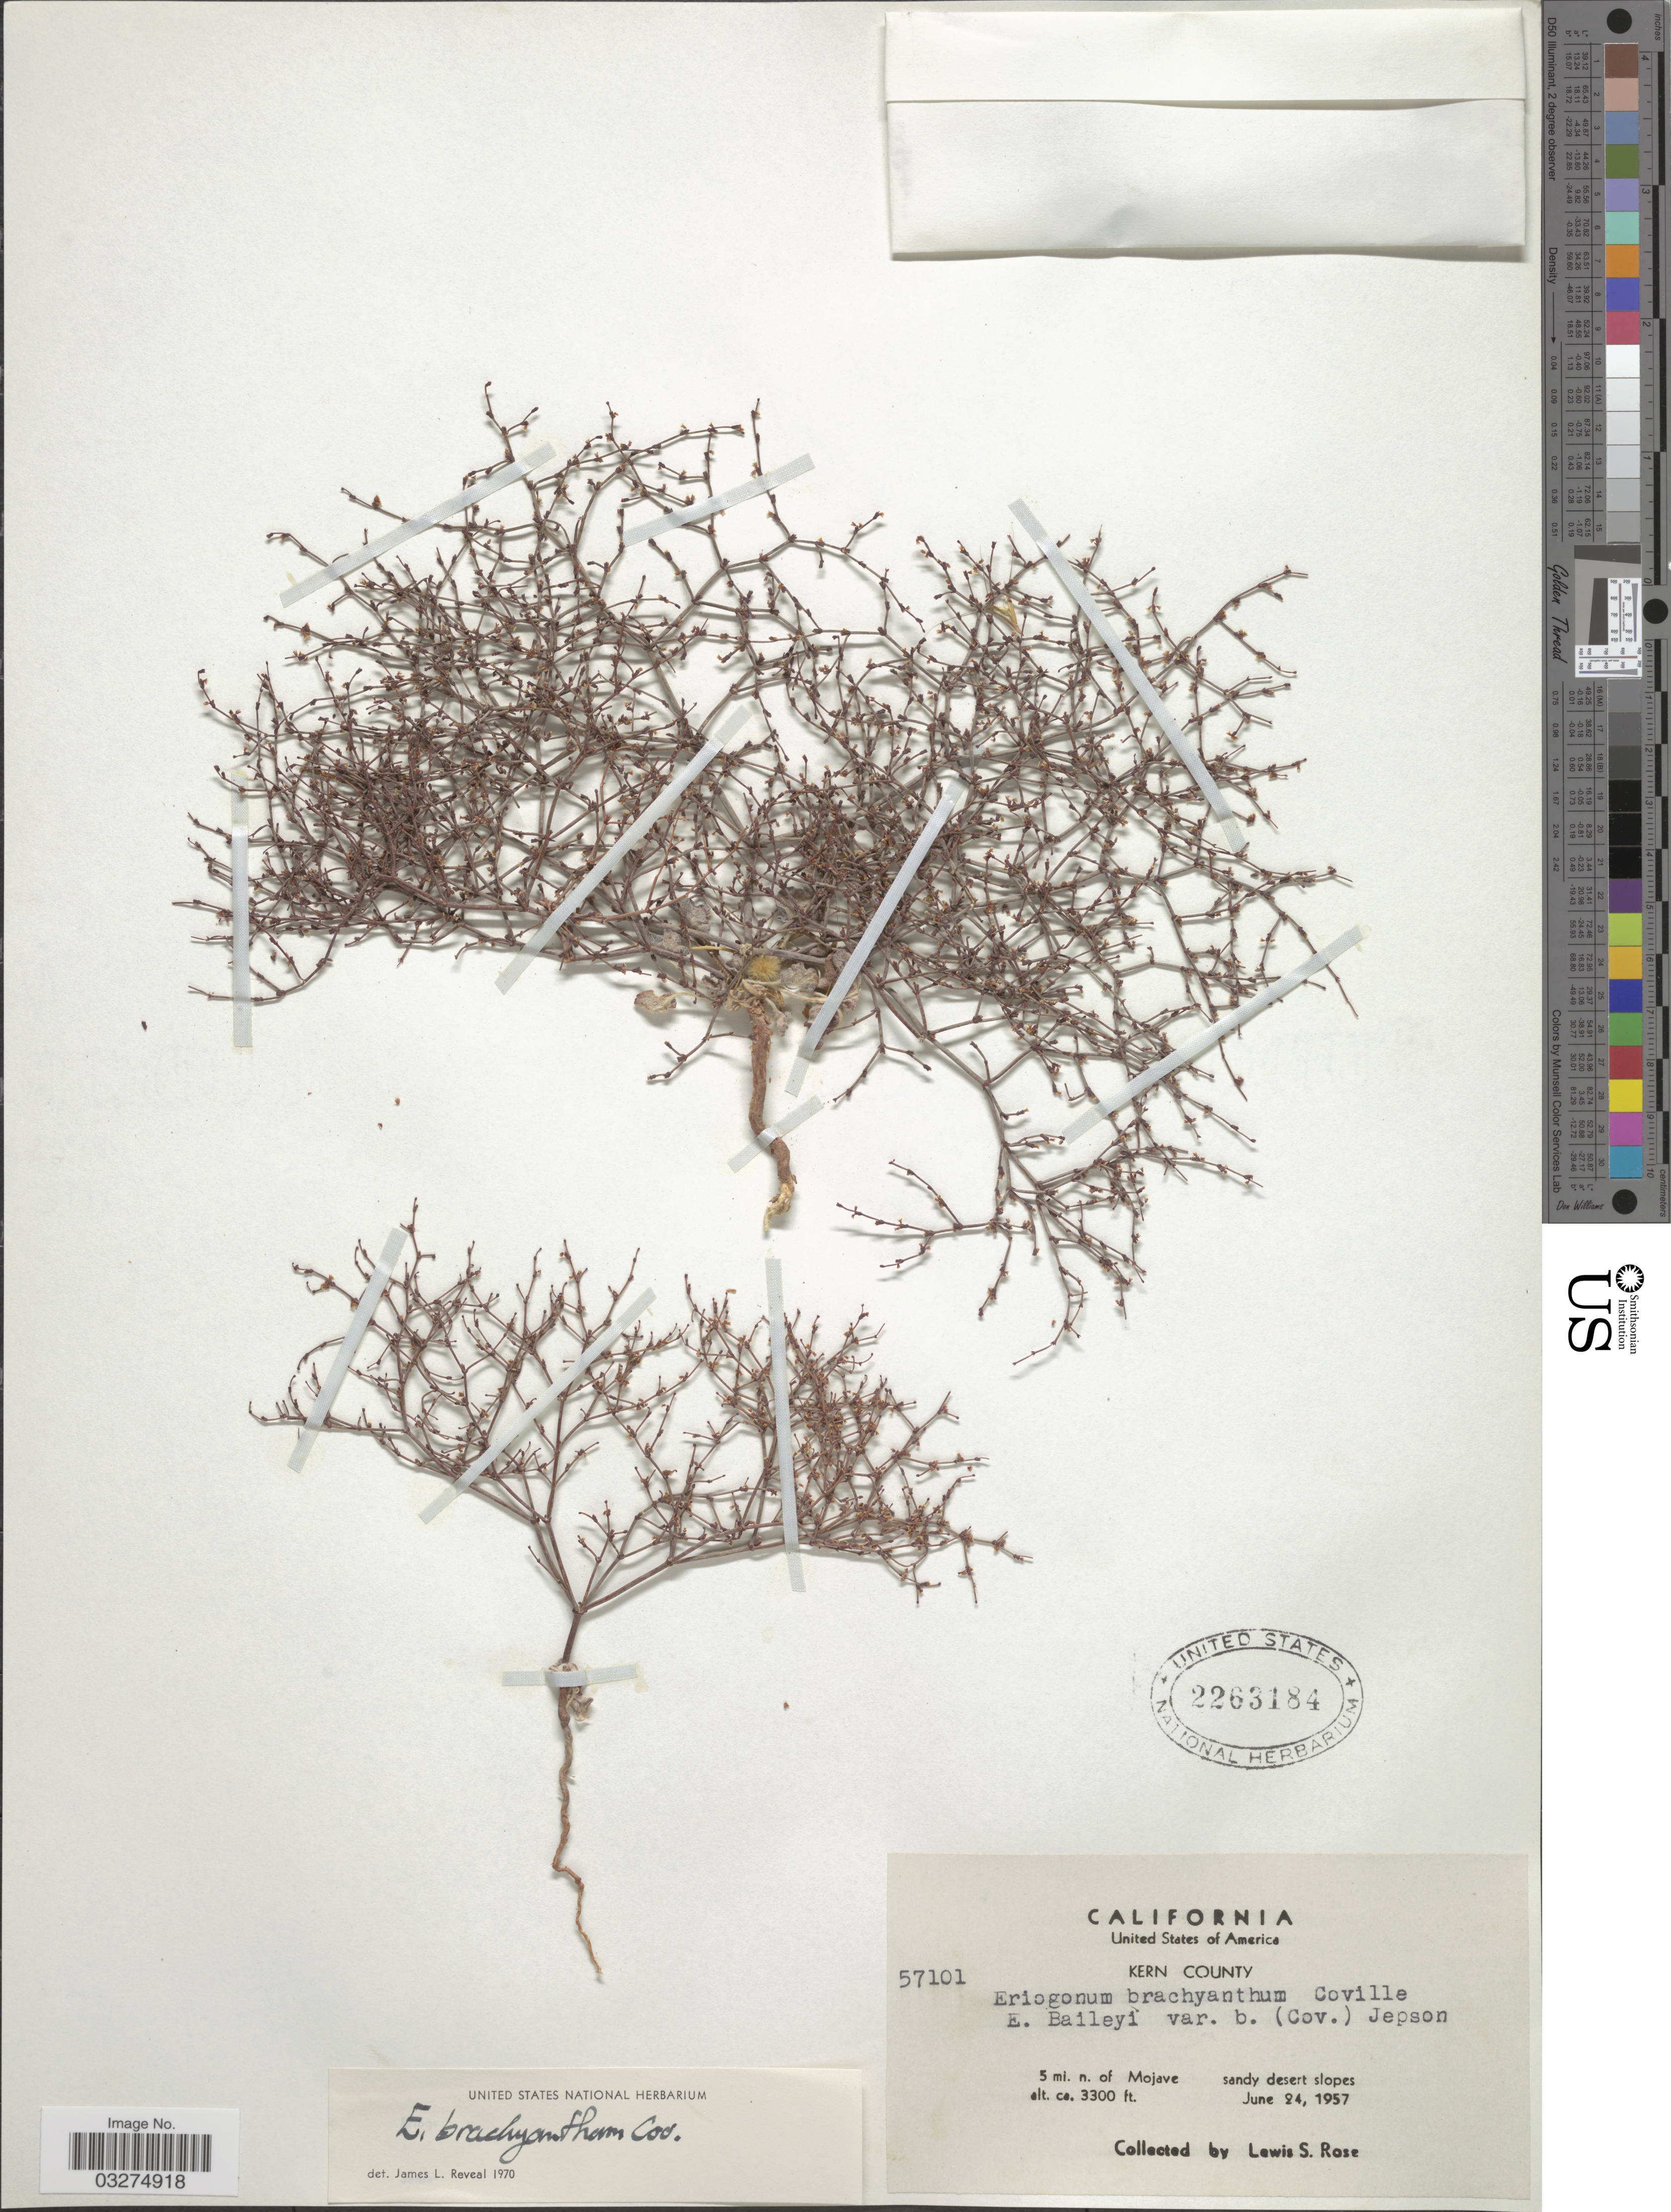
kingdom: Plantae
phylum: Tracheophyta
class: Magnoliopsida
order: Caryophyllales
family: Polygonaceae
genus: Eriogonum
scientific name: Eriogonum brachyanthum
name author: Coville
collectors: L. S. Rose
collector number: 57101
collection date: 1957-06-24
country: United States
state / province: California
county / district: Kern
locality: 5 mi. n. of Mojave. Kern County.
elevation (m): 1006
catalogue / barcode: US 2263184